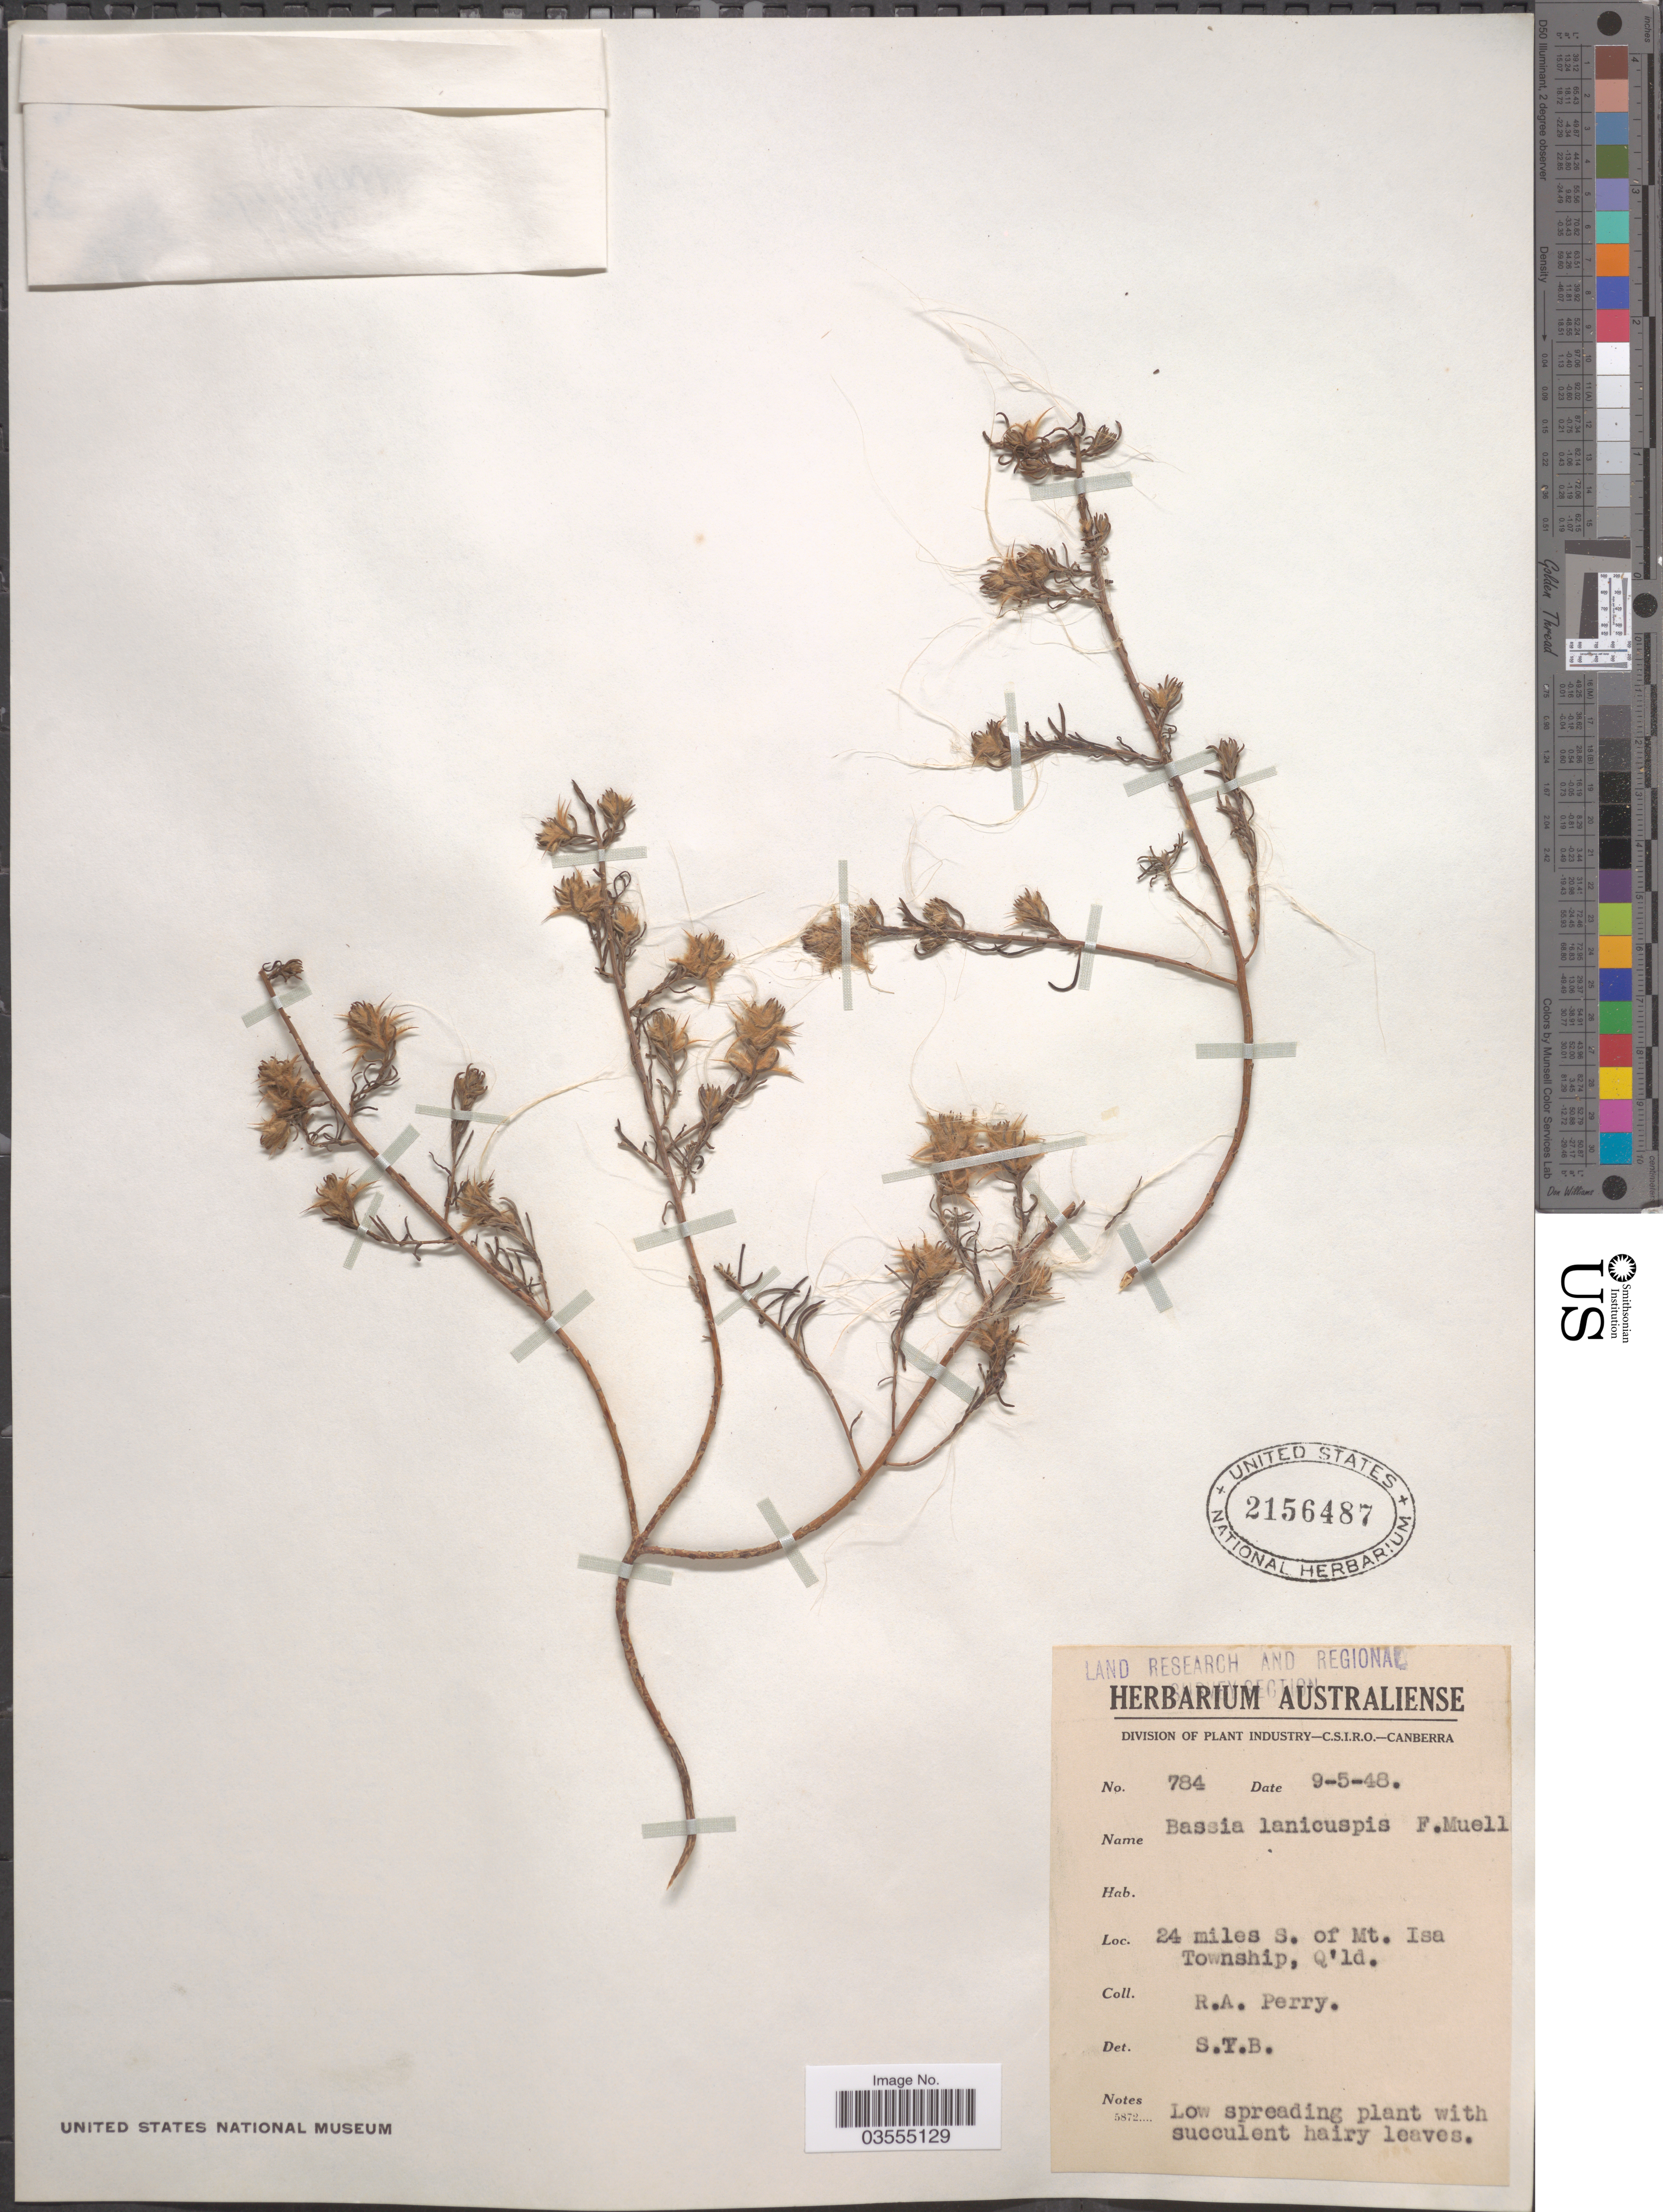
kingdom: Plantae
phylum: Tracheophyta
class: Magnoliopsida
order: Caryophyllales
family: Amaranthaceae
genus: Sclerolaena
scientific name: Sclerolaena lanicuspis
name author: (F. Muell.) F. Muell. ex Benth.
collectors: Perry, R. A.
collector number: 784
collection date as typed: Transcribed d/m/y: 9/5/48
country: Australia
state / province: Queensland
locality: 24 miles S. of Mt. Isa Township.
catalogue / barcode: US 2156487